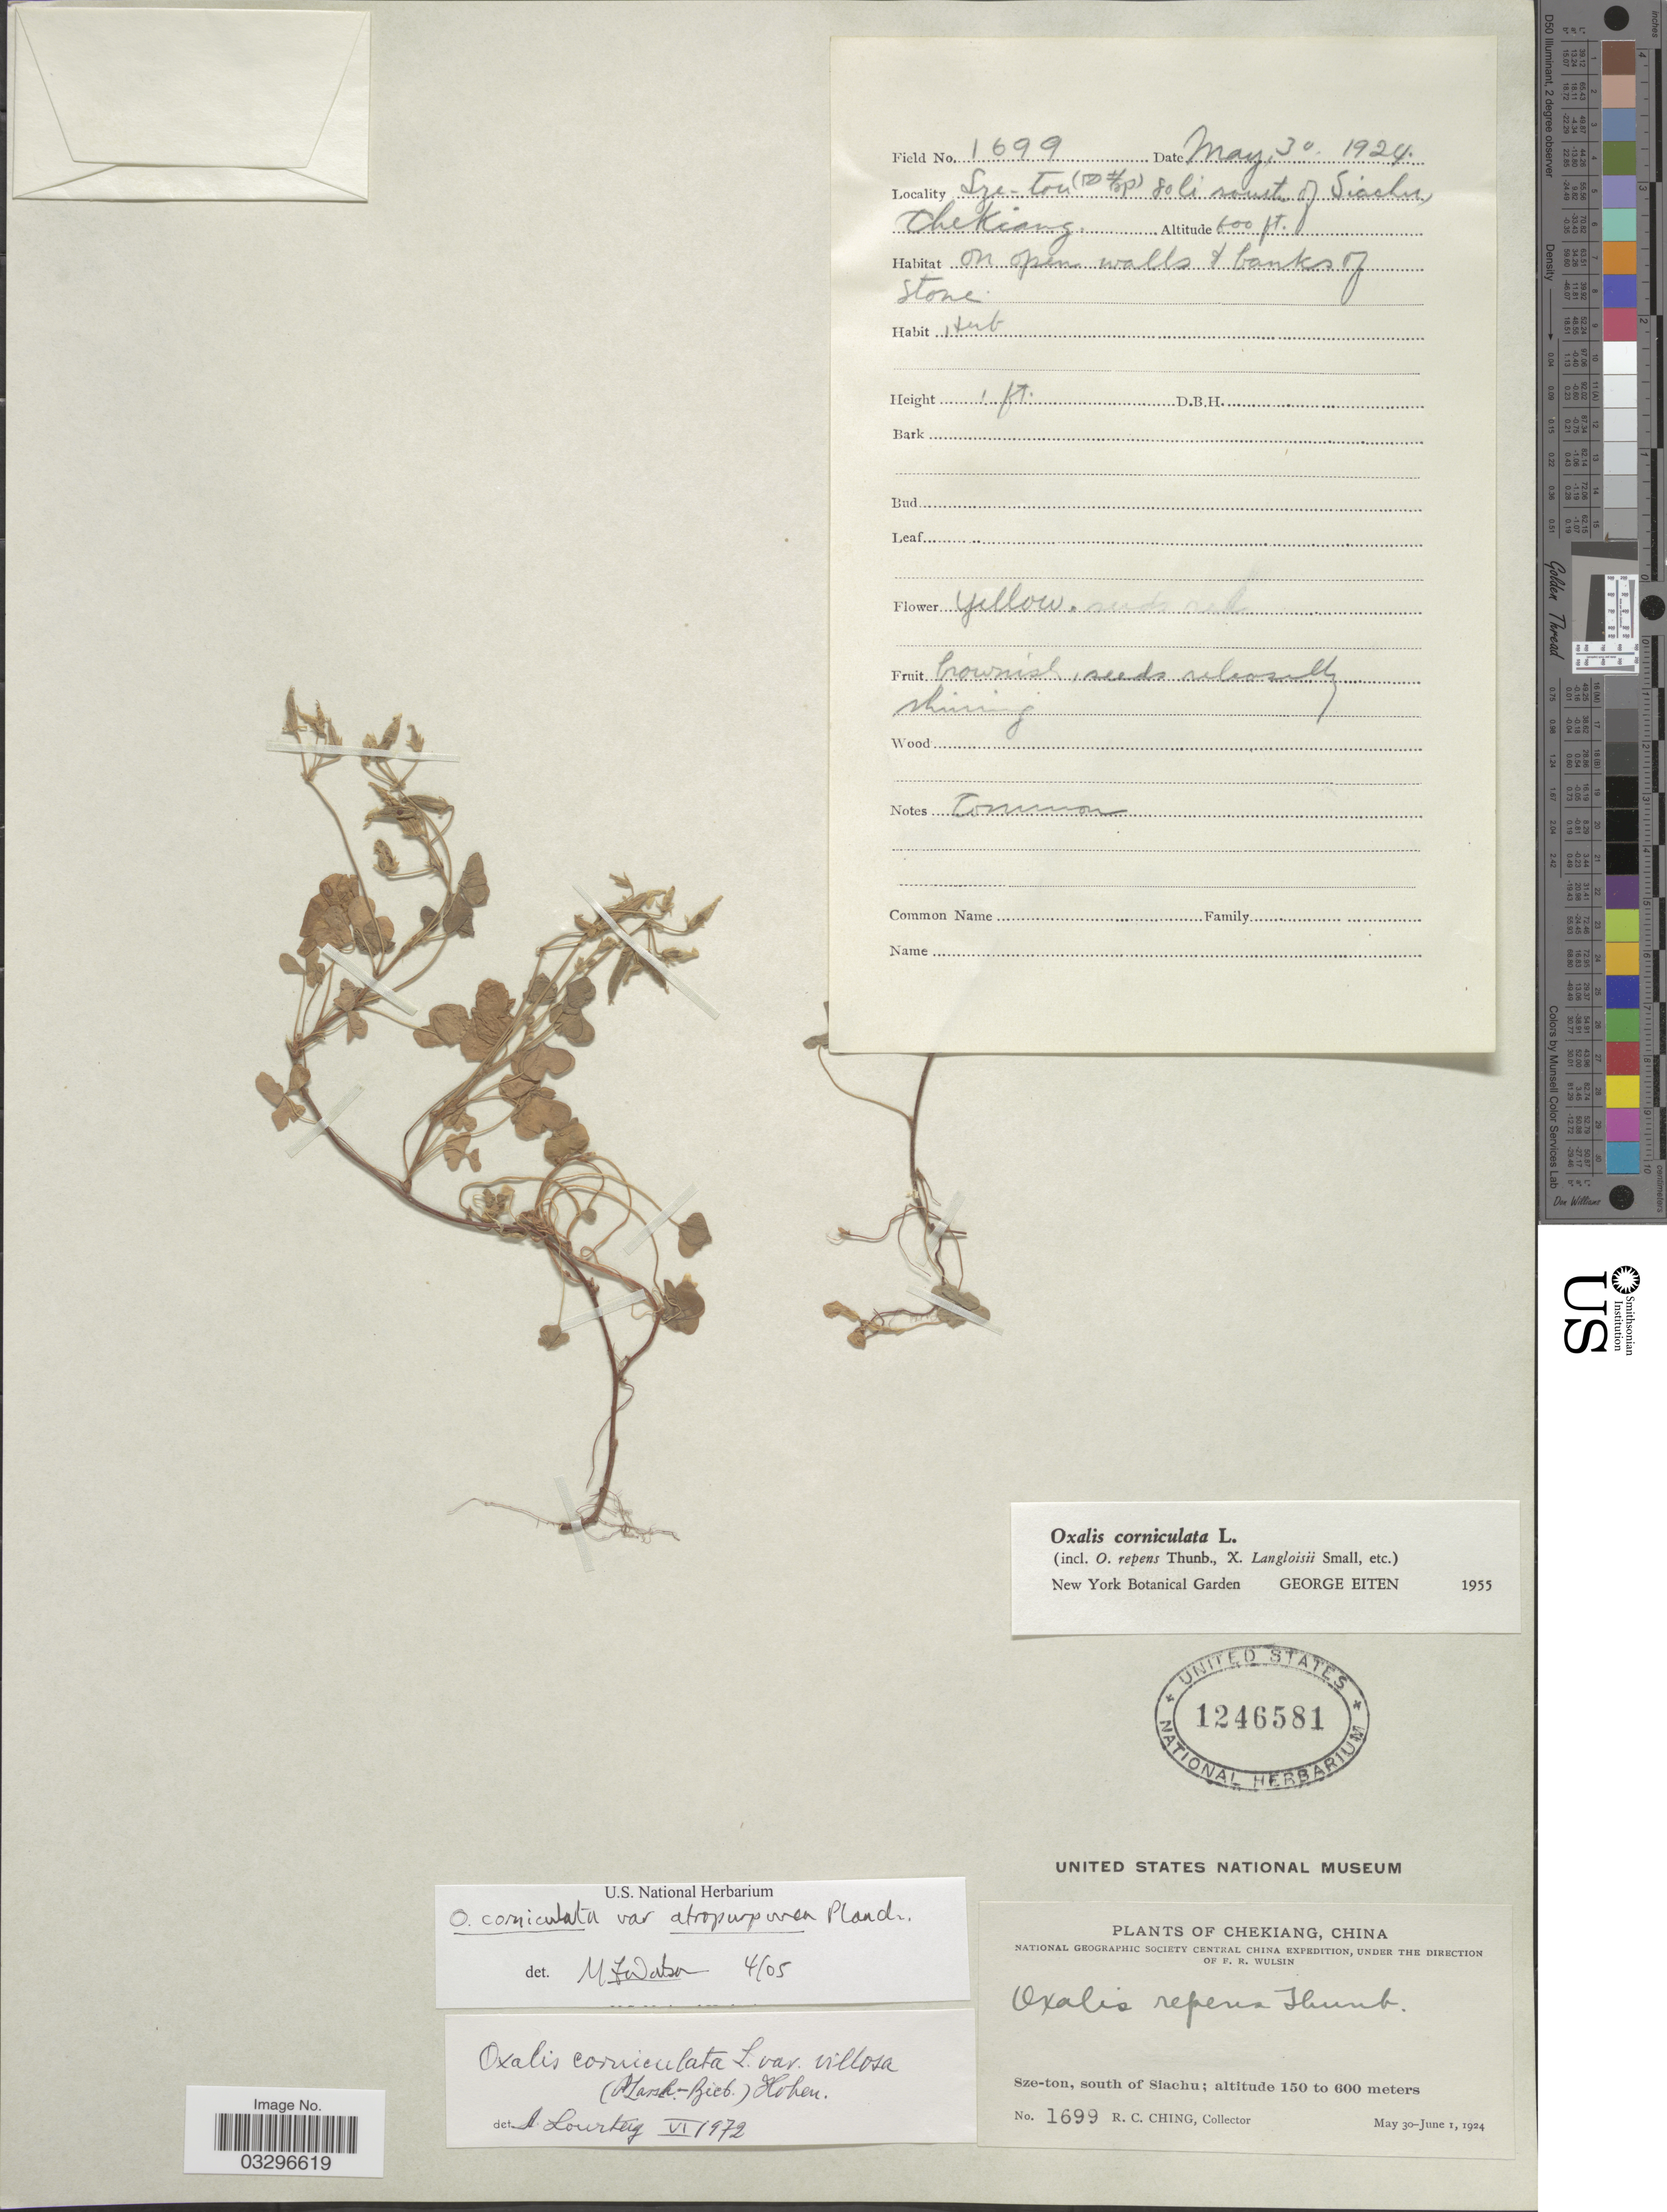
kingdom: Plantae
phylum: Tracheophyta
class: Magnoliopsida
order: Oxalidales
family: Oxalidaceae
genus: Oxalis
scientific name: Oxalis corniculata var. atropurpurea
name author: Planch.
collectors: R. C. Ching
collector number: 1699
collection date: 1924-05-30/1924-06-01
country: China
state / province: Zhejiang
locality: Chekiang, Sze-ton, south of Siachu.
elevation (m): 183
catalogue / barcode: US 1246581